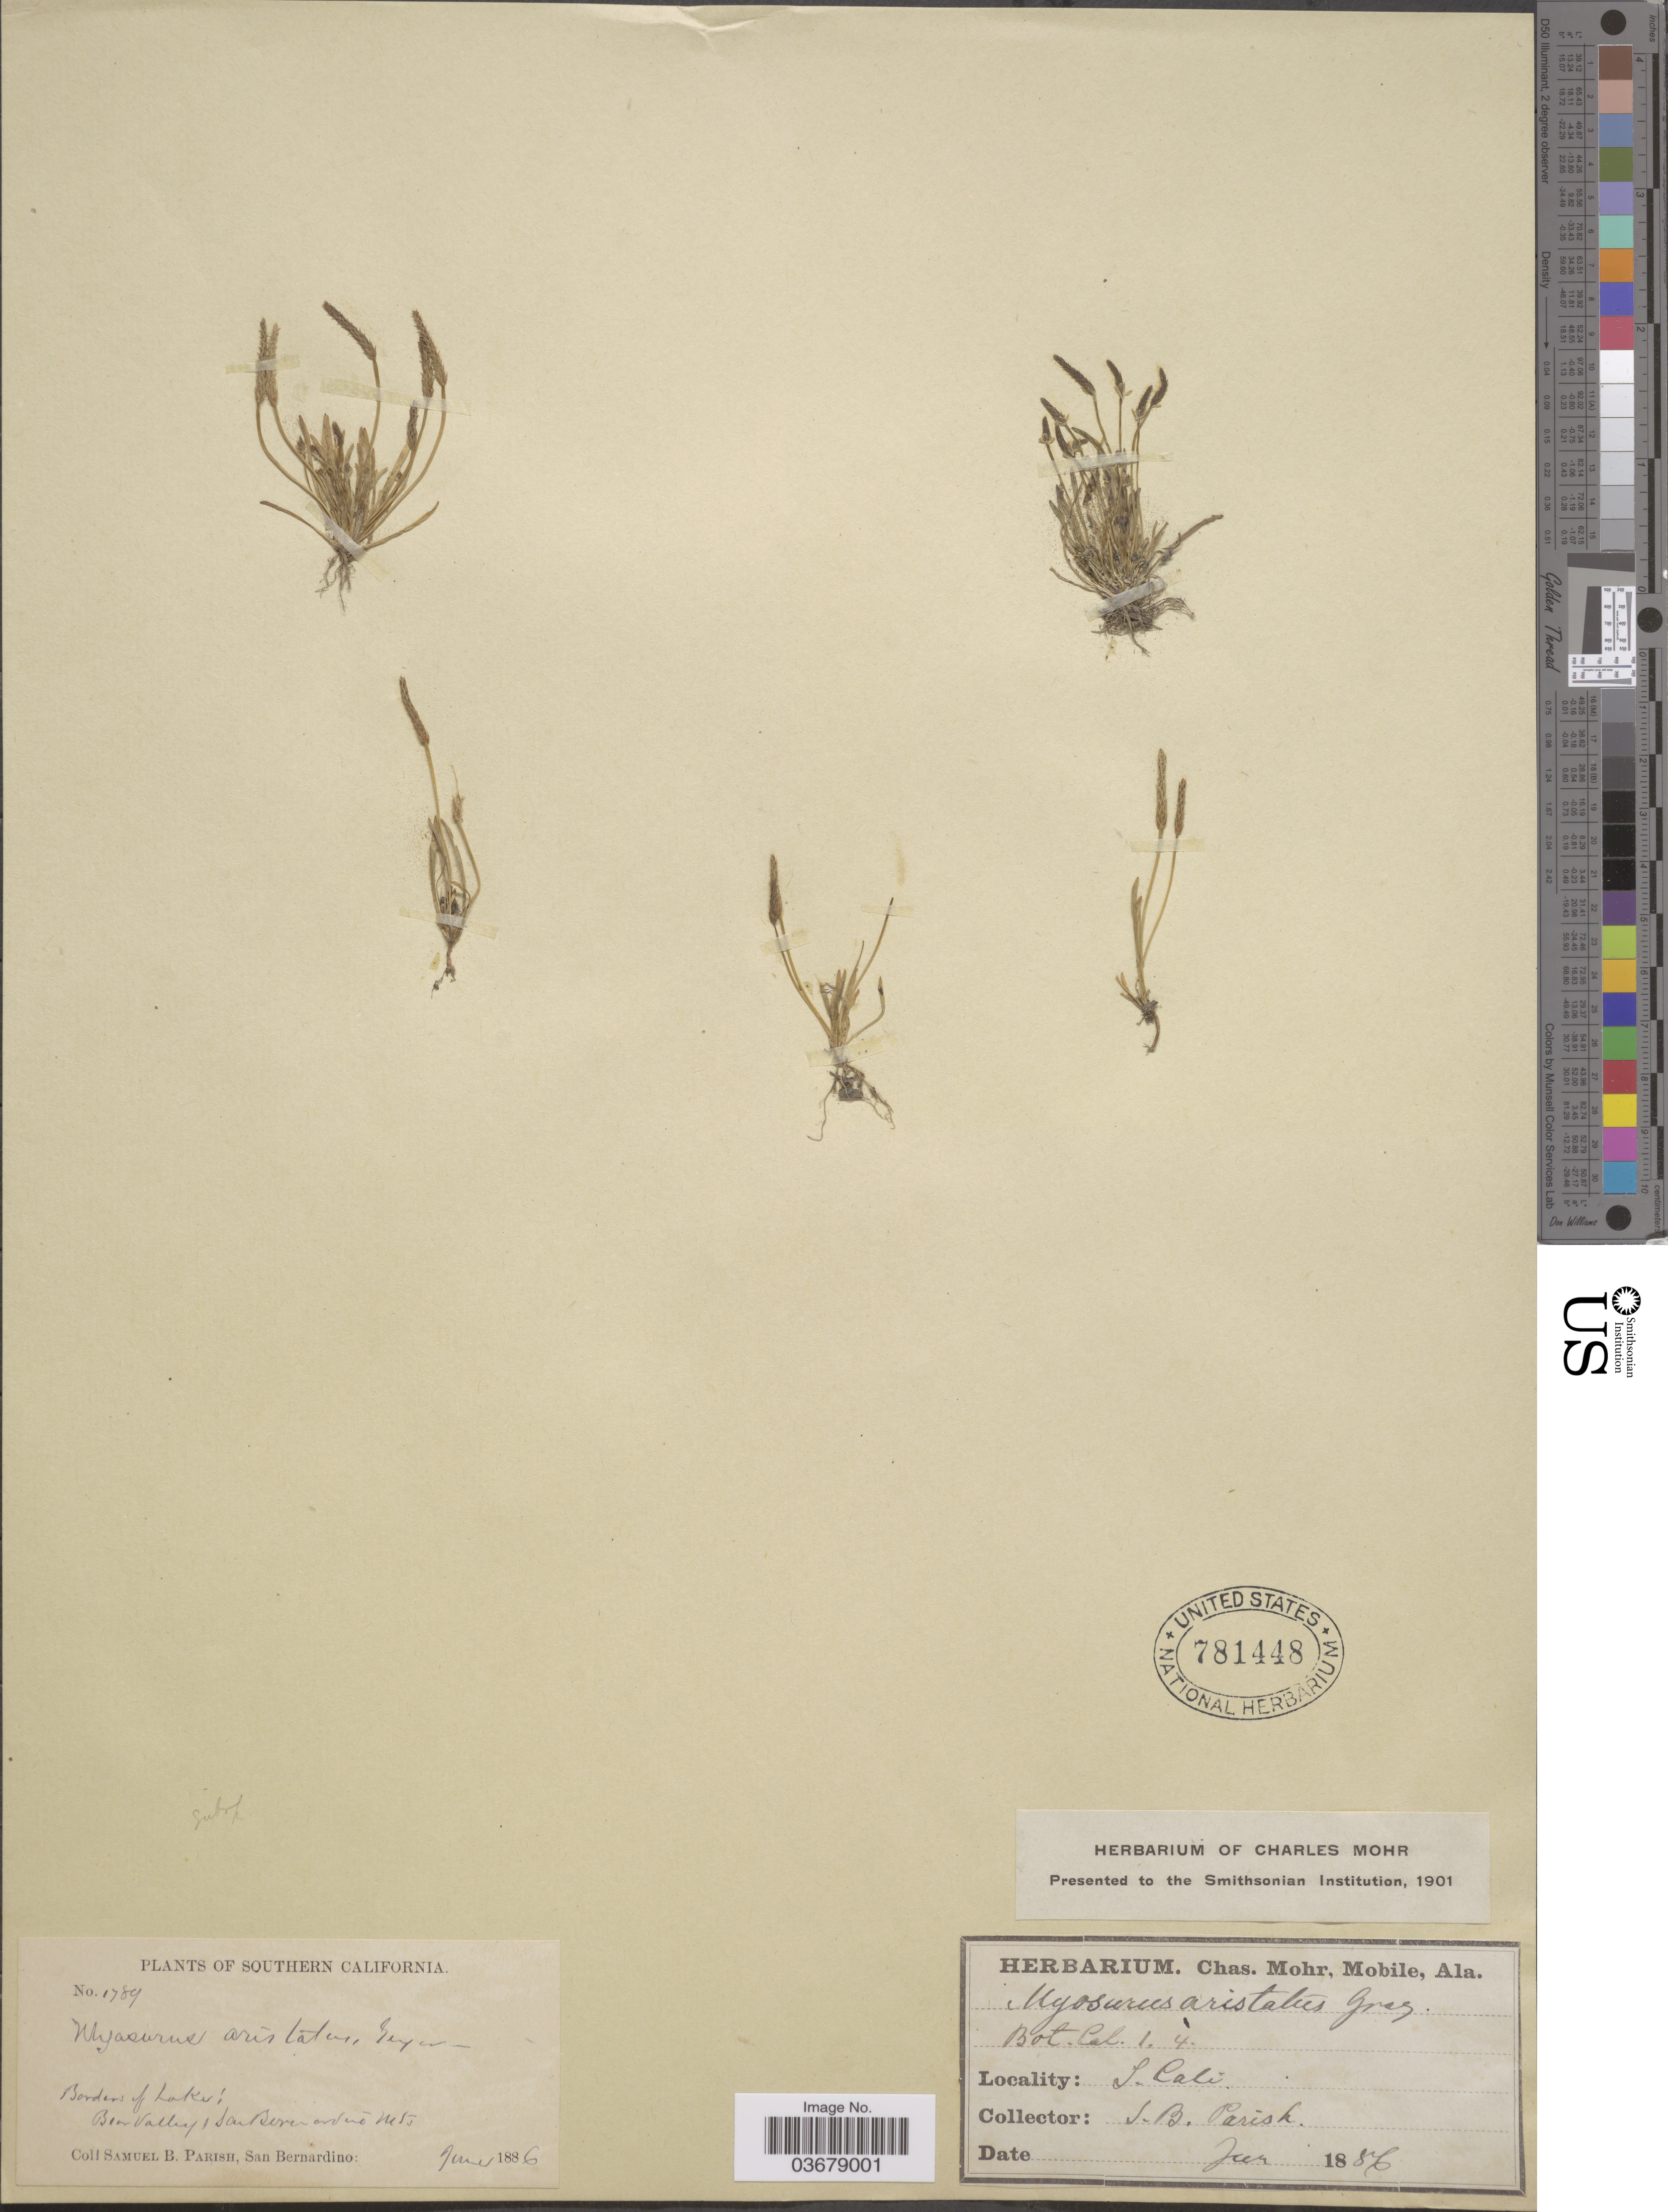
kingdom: Plantae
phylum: Tracheophyta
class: Magnoliopsida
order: Ranunculales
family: Ranunculaceae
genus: Myosurus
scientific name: Myosurus aristatus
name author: Benth.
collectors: S. B. Parish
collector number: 1789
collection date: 1886-01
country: United States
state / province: California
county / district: San Bernardino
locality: Southern California, Borders of Lake: Bear Valley: San Bernardino Mts.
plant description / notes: Corrected "Borders of Lakes: Bear Valley & San Bernardino Mts." to "Borders of Lake: Bear Valley: San Bernardino Mts."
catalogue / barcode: US 781448